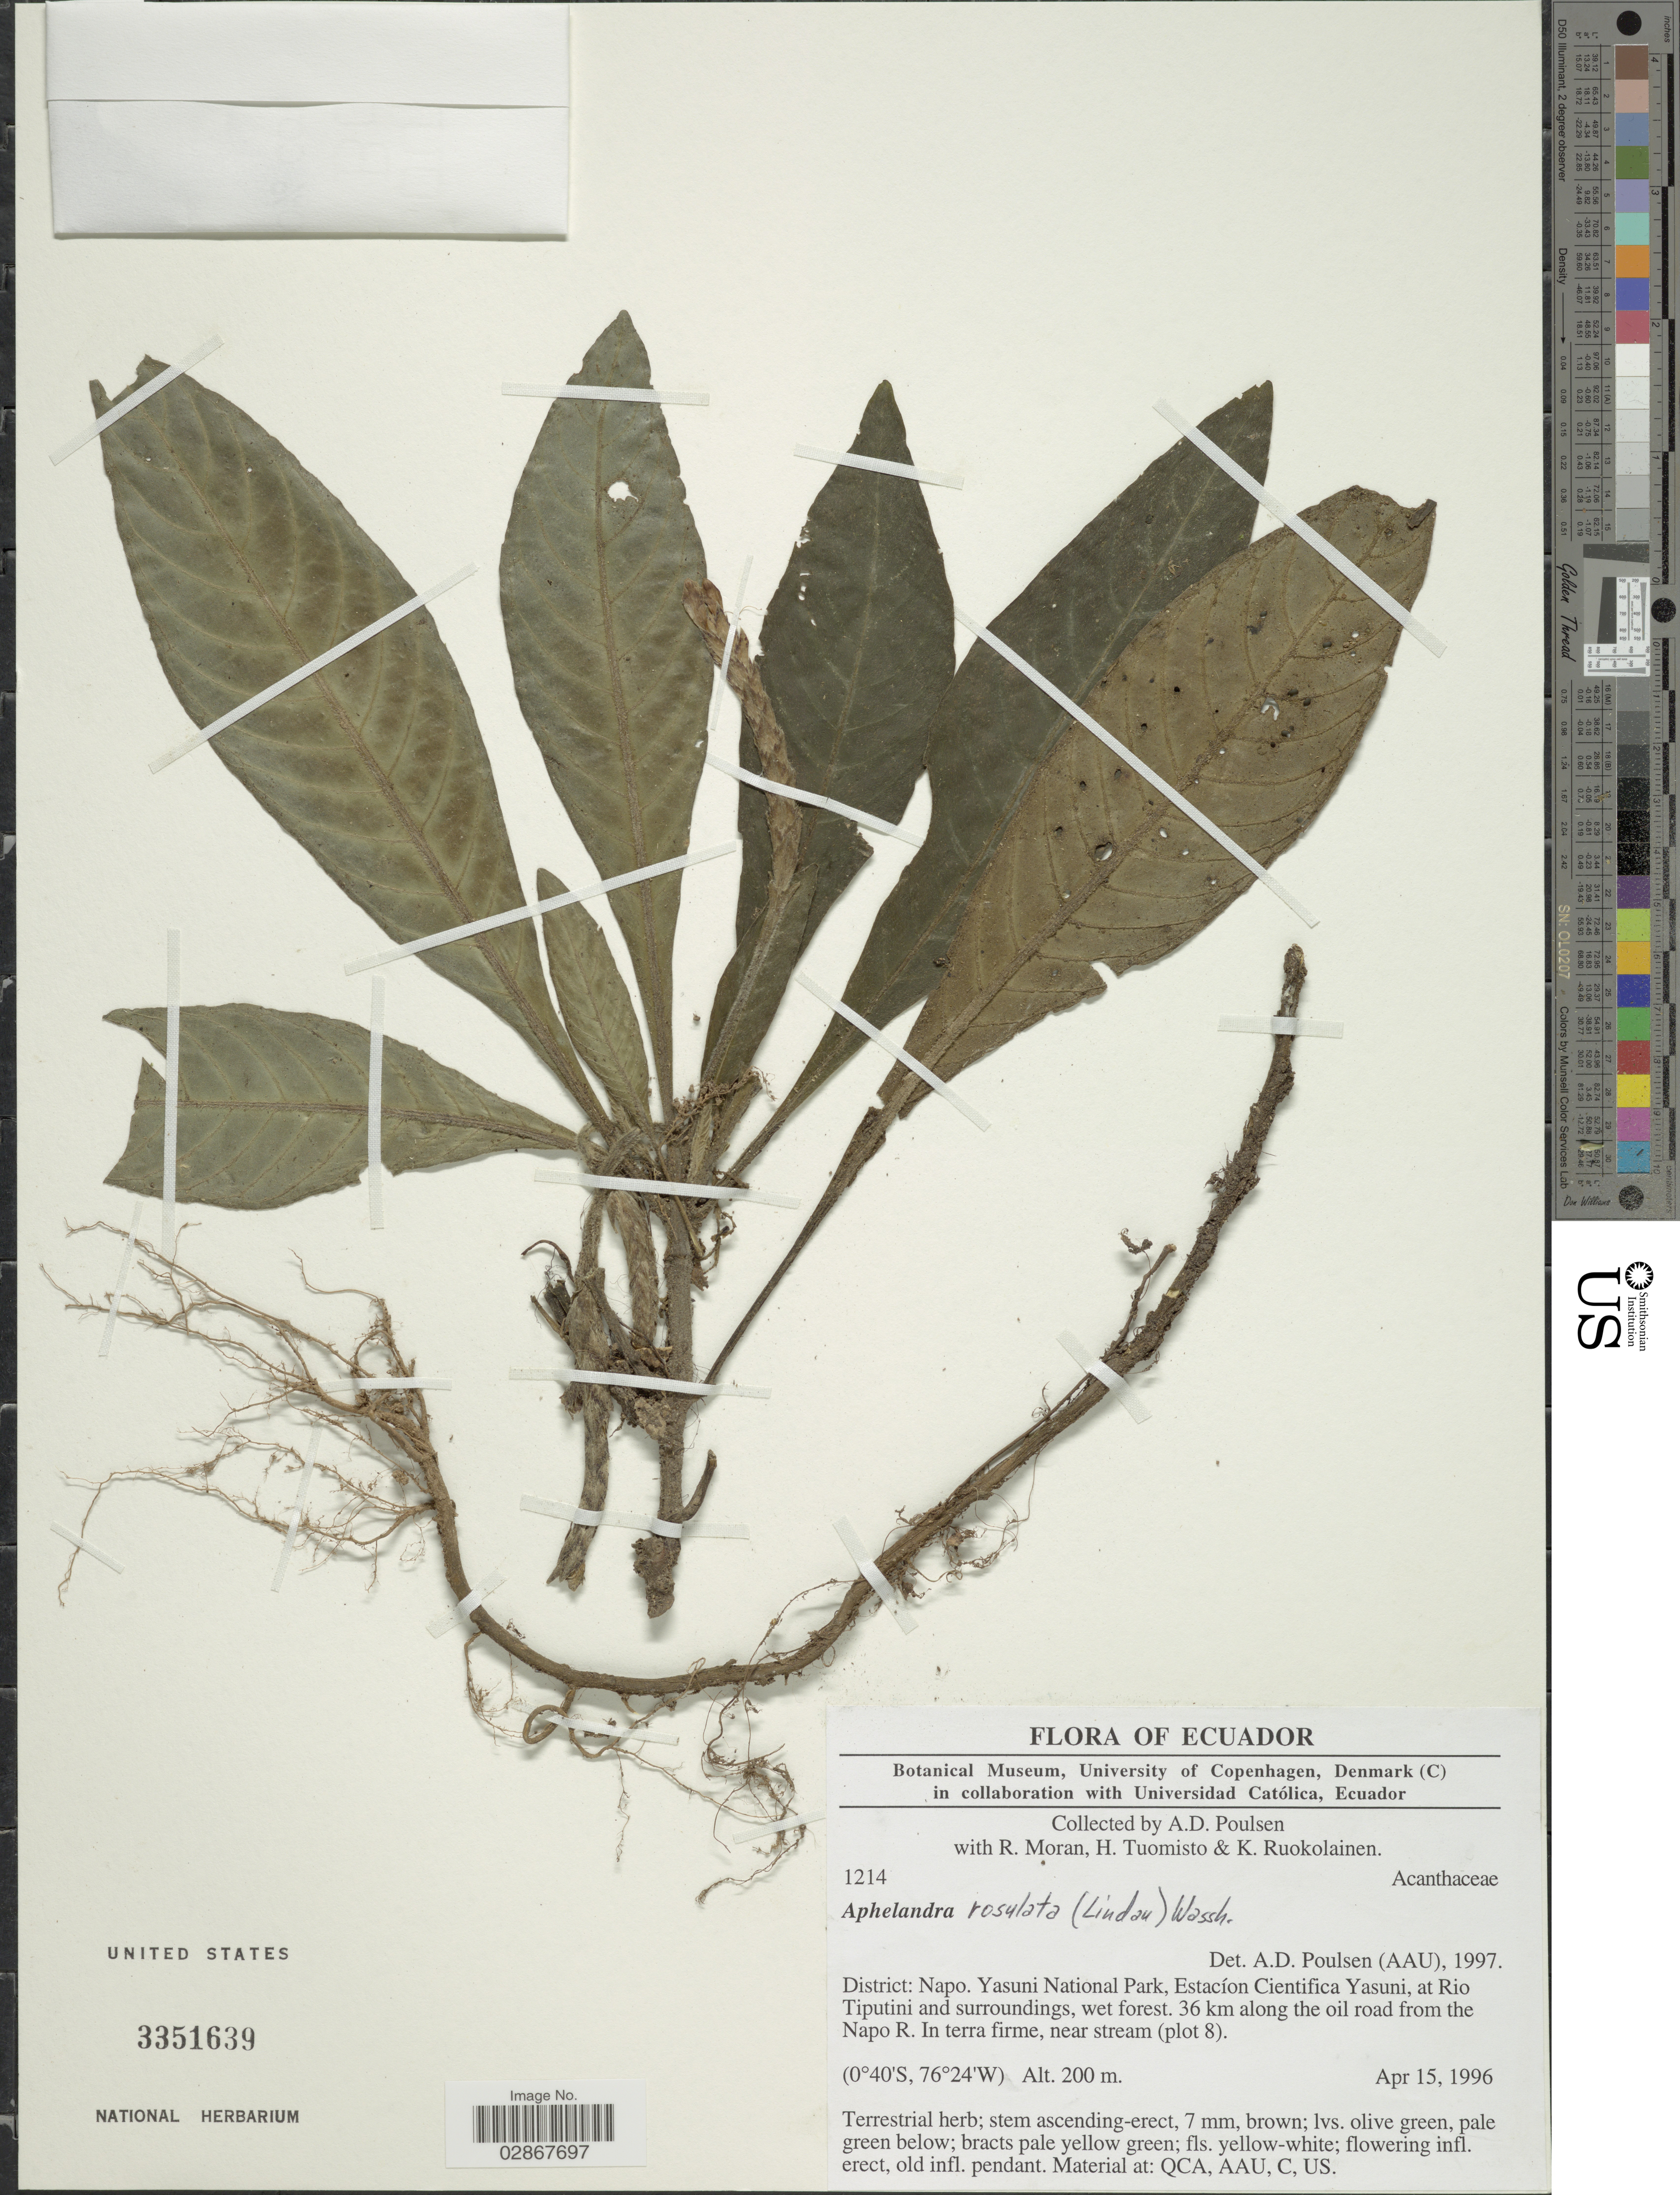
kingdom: Plantae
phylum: Tracheophyta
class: Magnoliopsida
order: Lamiales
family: Acanthaceae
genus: Aphelandra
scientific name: Aphelandra rosulata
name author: (Lindau) Wassh.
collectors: A. D. Poulsen, R. Moran, H. Tuomisto & K. Ruokolainen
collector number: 1214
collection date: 1996-04-15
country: Ecuador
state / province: Napo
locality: District: Napo. Yasuni National Park, Estacíon Cientifica Yasuni, at Rio Tiputini and surroundings, 36 km along the oil road from the Napo R. (plot 8).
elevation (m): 200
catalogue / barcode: US 3351639